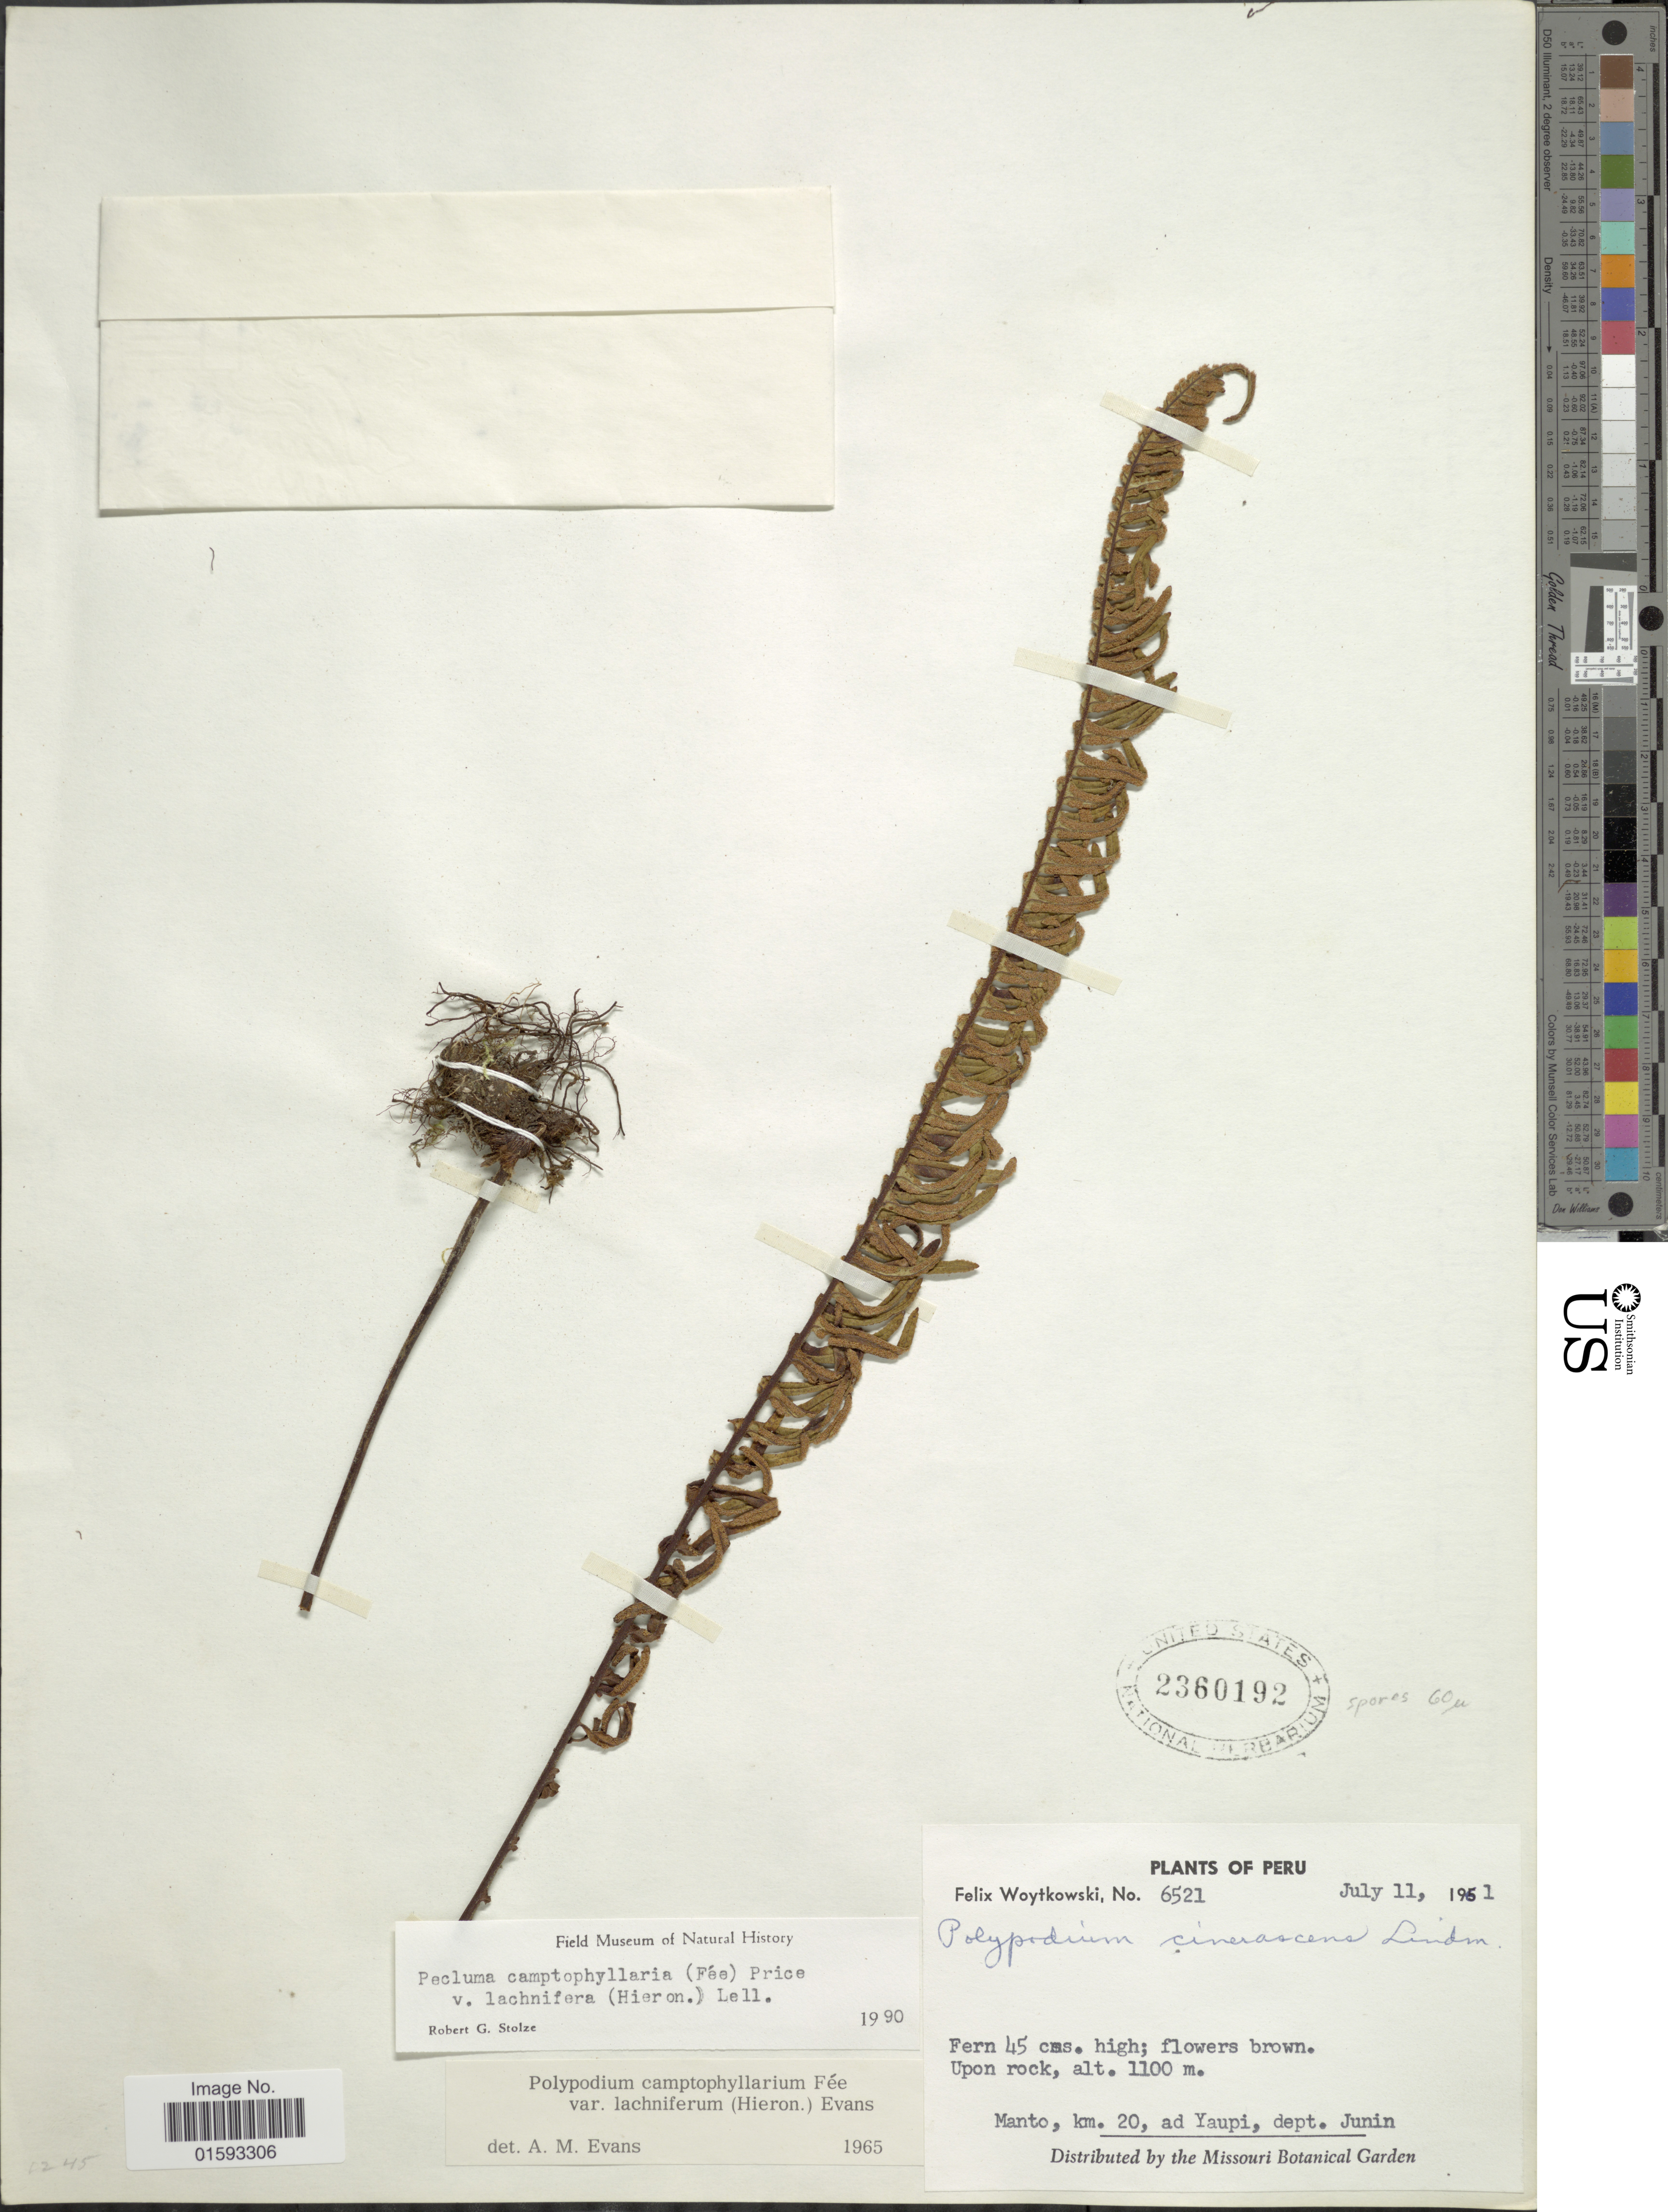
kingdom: Plantae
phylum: Tracheophyta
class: Polypodiopsida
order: Polypodiales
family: Polypodiaceae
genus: Pecluma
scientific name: Pecluma camptophyllaria var. lachnifera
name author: (Hieron.) Lellinger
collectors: F. Woytkowski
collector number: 6521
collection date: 1951-07-11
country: Peru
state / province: Junín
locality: Manto, km. 20, ad Yaupi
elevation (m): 1100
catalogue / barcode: US 2360192